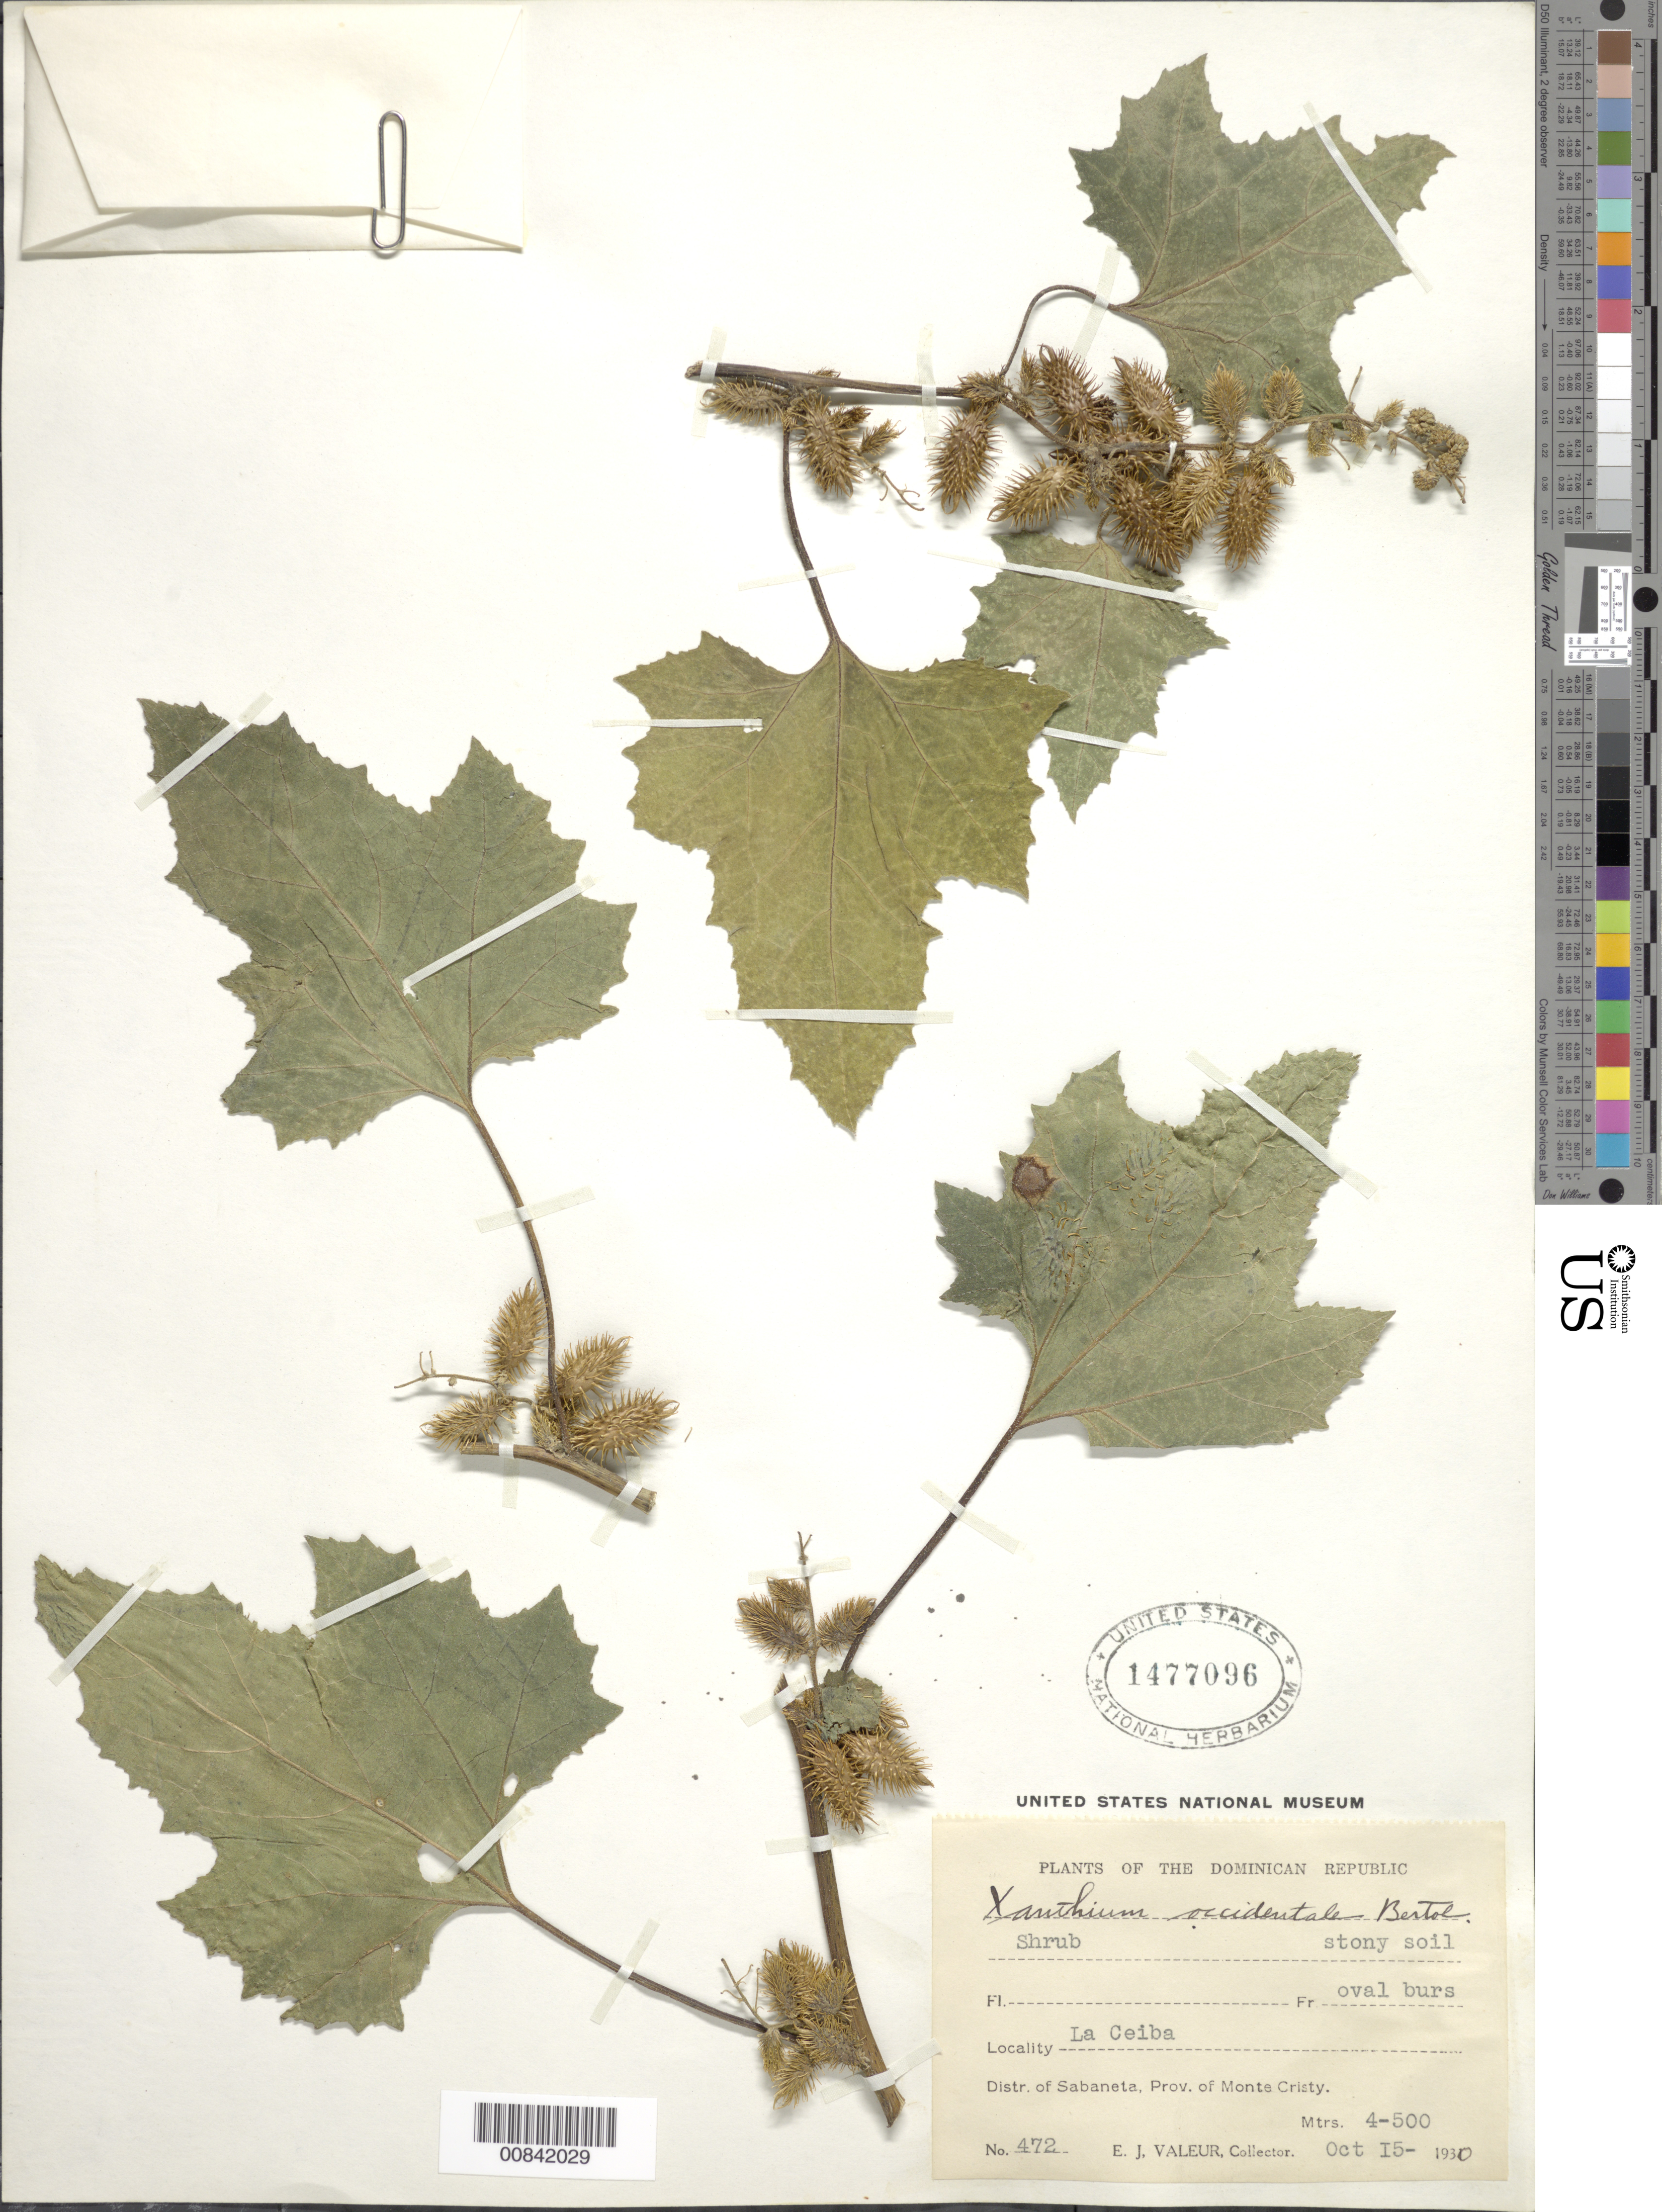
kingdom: Plantae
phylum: Tracheophyta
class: Magnoliopsida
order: Asterales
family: Asteraceae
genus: Xanthium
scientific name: Xanthium strumarium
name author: L.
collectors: E. Valeur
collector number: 472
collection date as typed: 15 Oct 1930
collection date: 1930-10-15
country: Dominican Republic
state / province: Monte Cristi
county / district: Sabaneta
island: Hispaniola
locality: La Ceiba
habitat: Stony soil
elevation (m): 400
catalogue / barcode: US 1477096